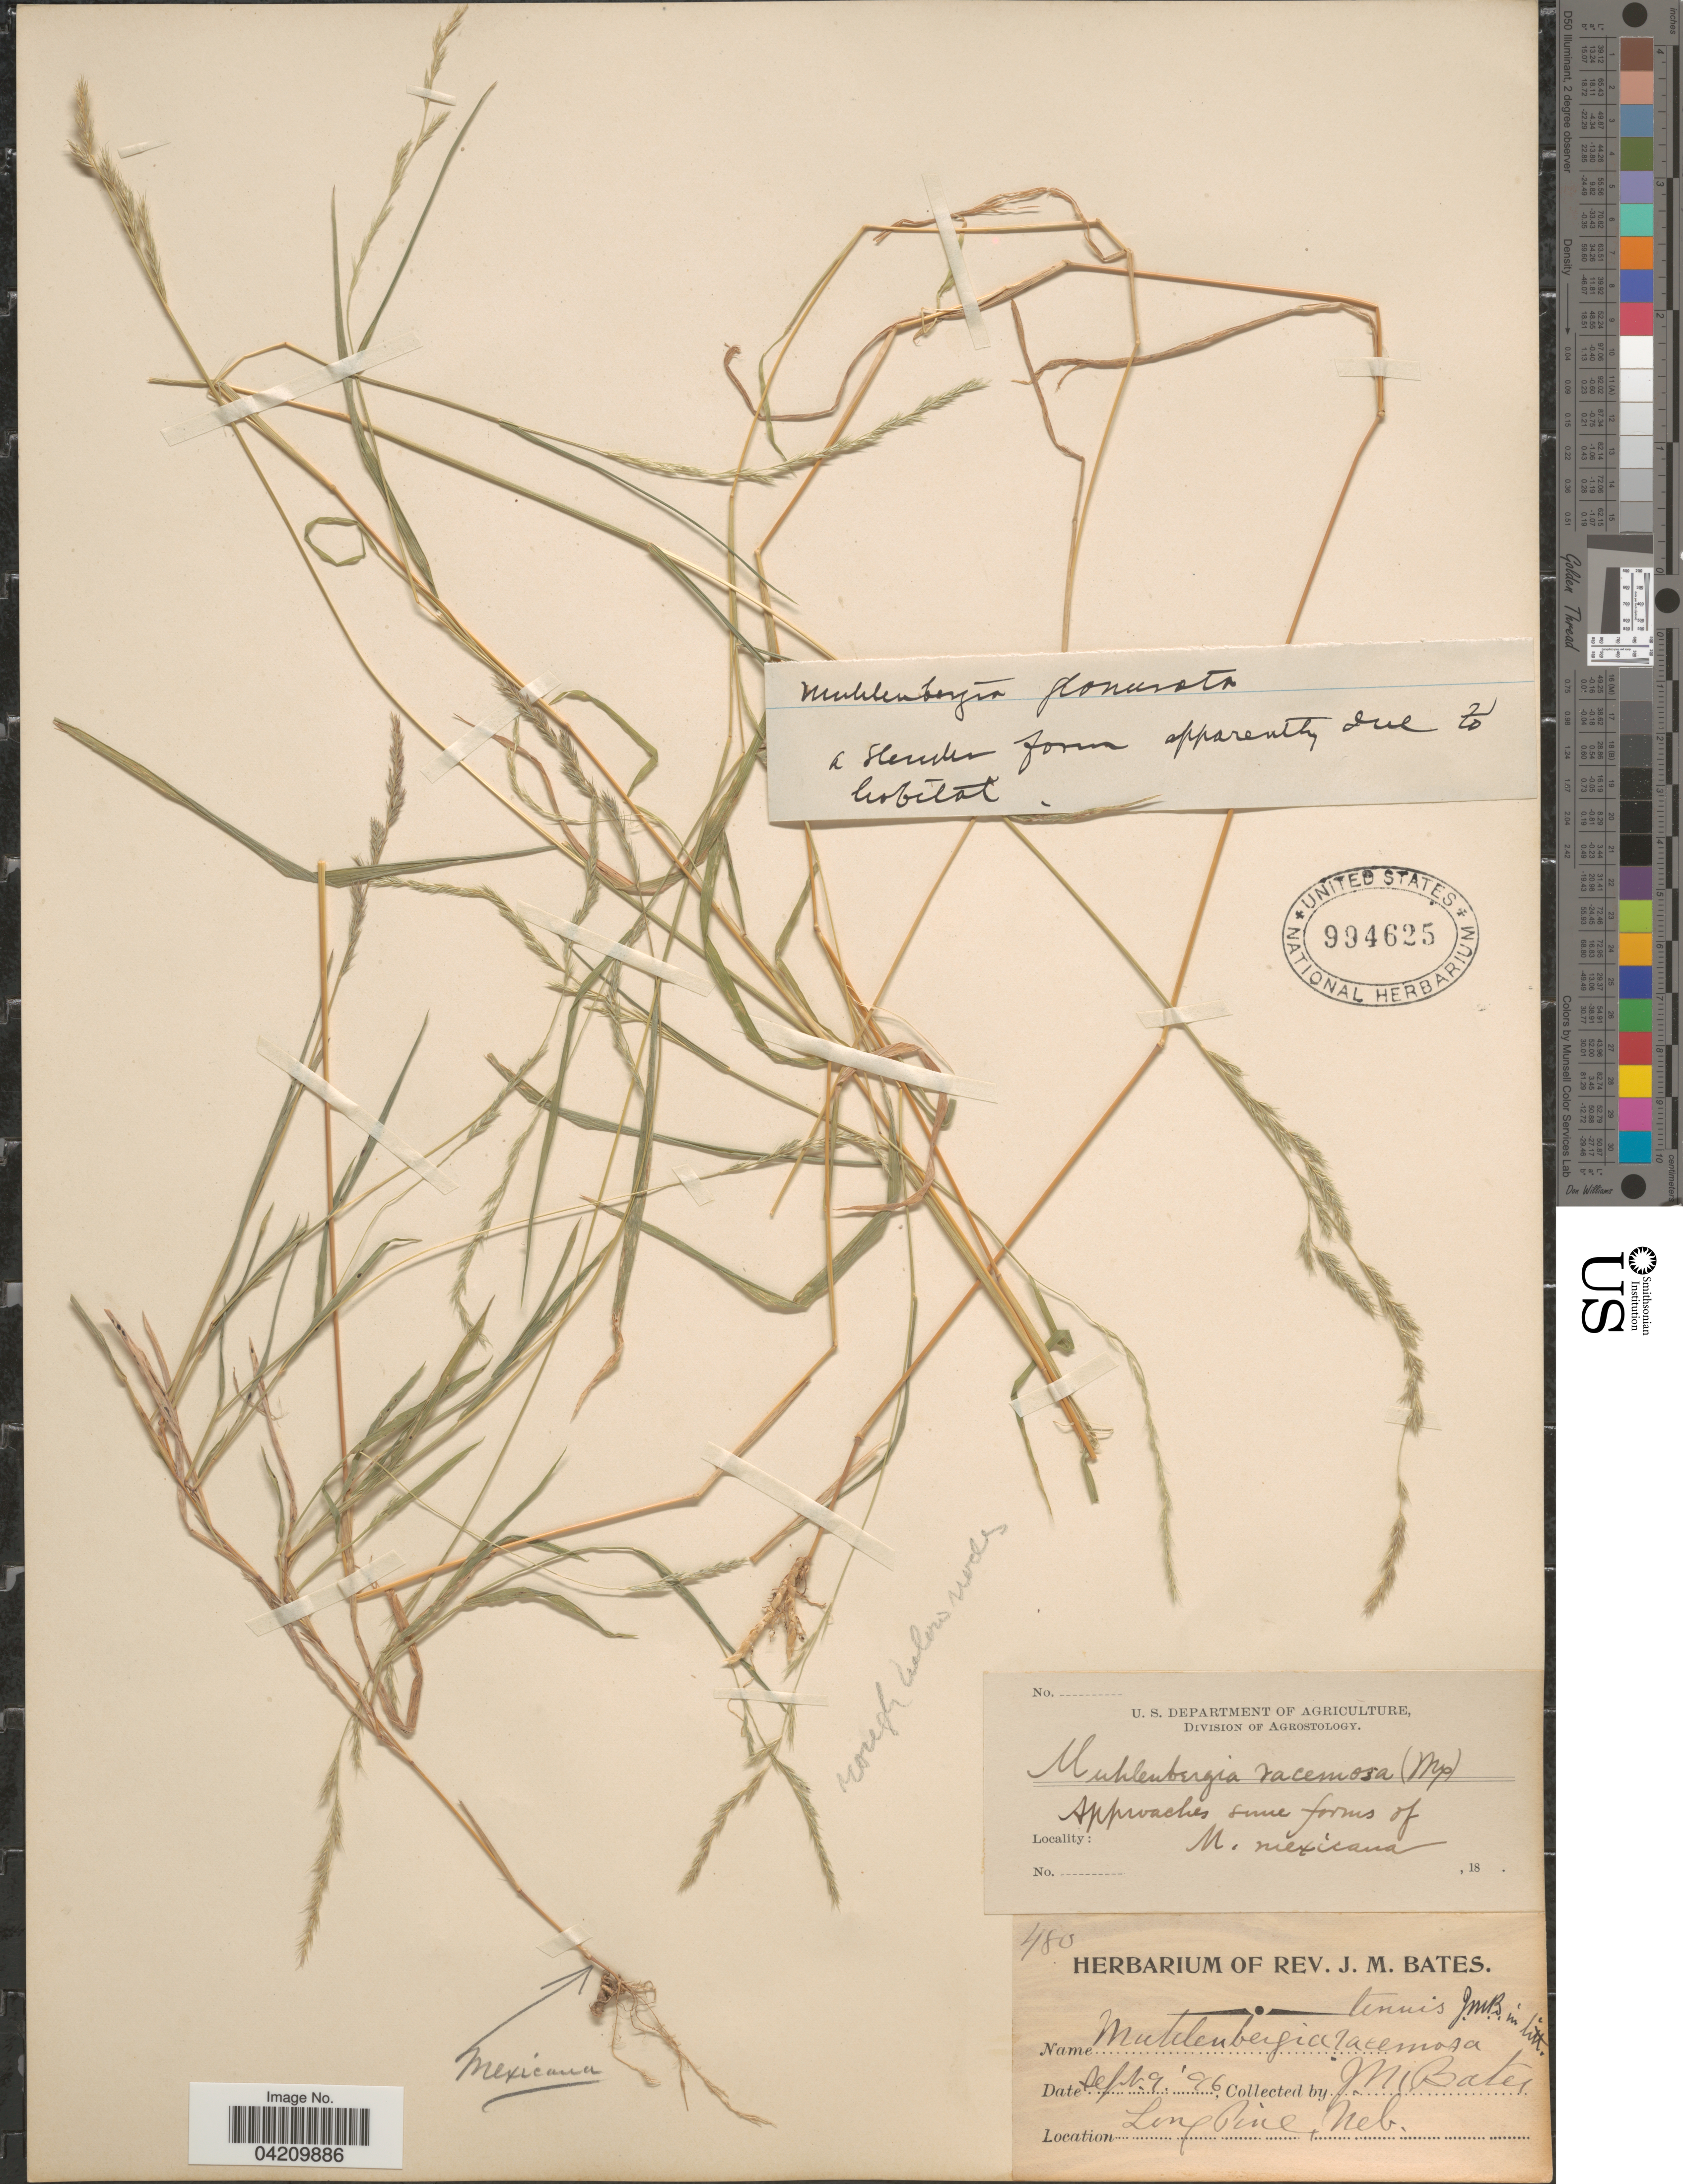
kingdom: Plantae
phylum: Tracheophyta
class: Liliopsida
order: Poales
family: Poaceae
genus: Muhlenbergia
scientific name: Muhlenbergia mexicana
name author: (L.) Trin.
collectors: J. Bates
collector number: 480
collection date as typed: Transcribed d/m/y: 9/9/96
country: United States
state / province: Nebraska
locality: Long Pine.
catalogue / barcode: US 994625